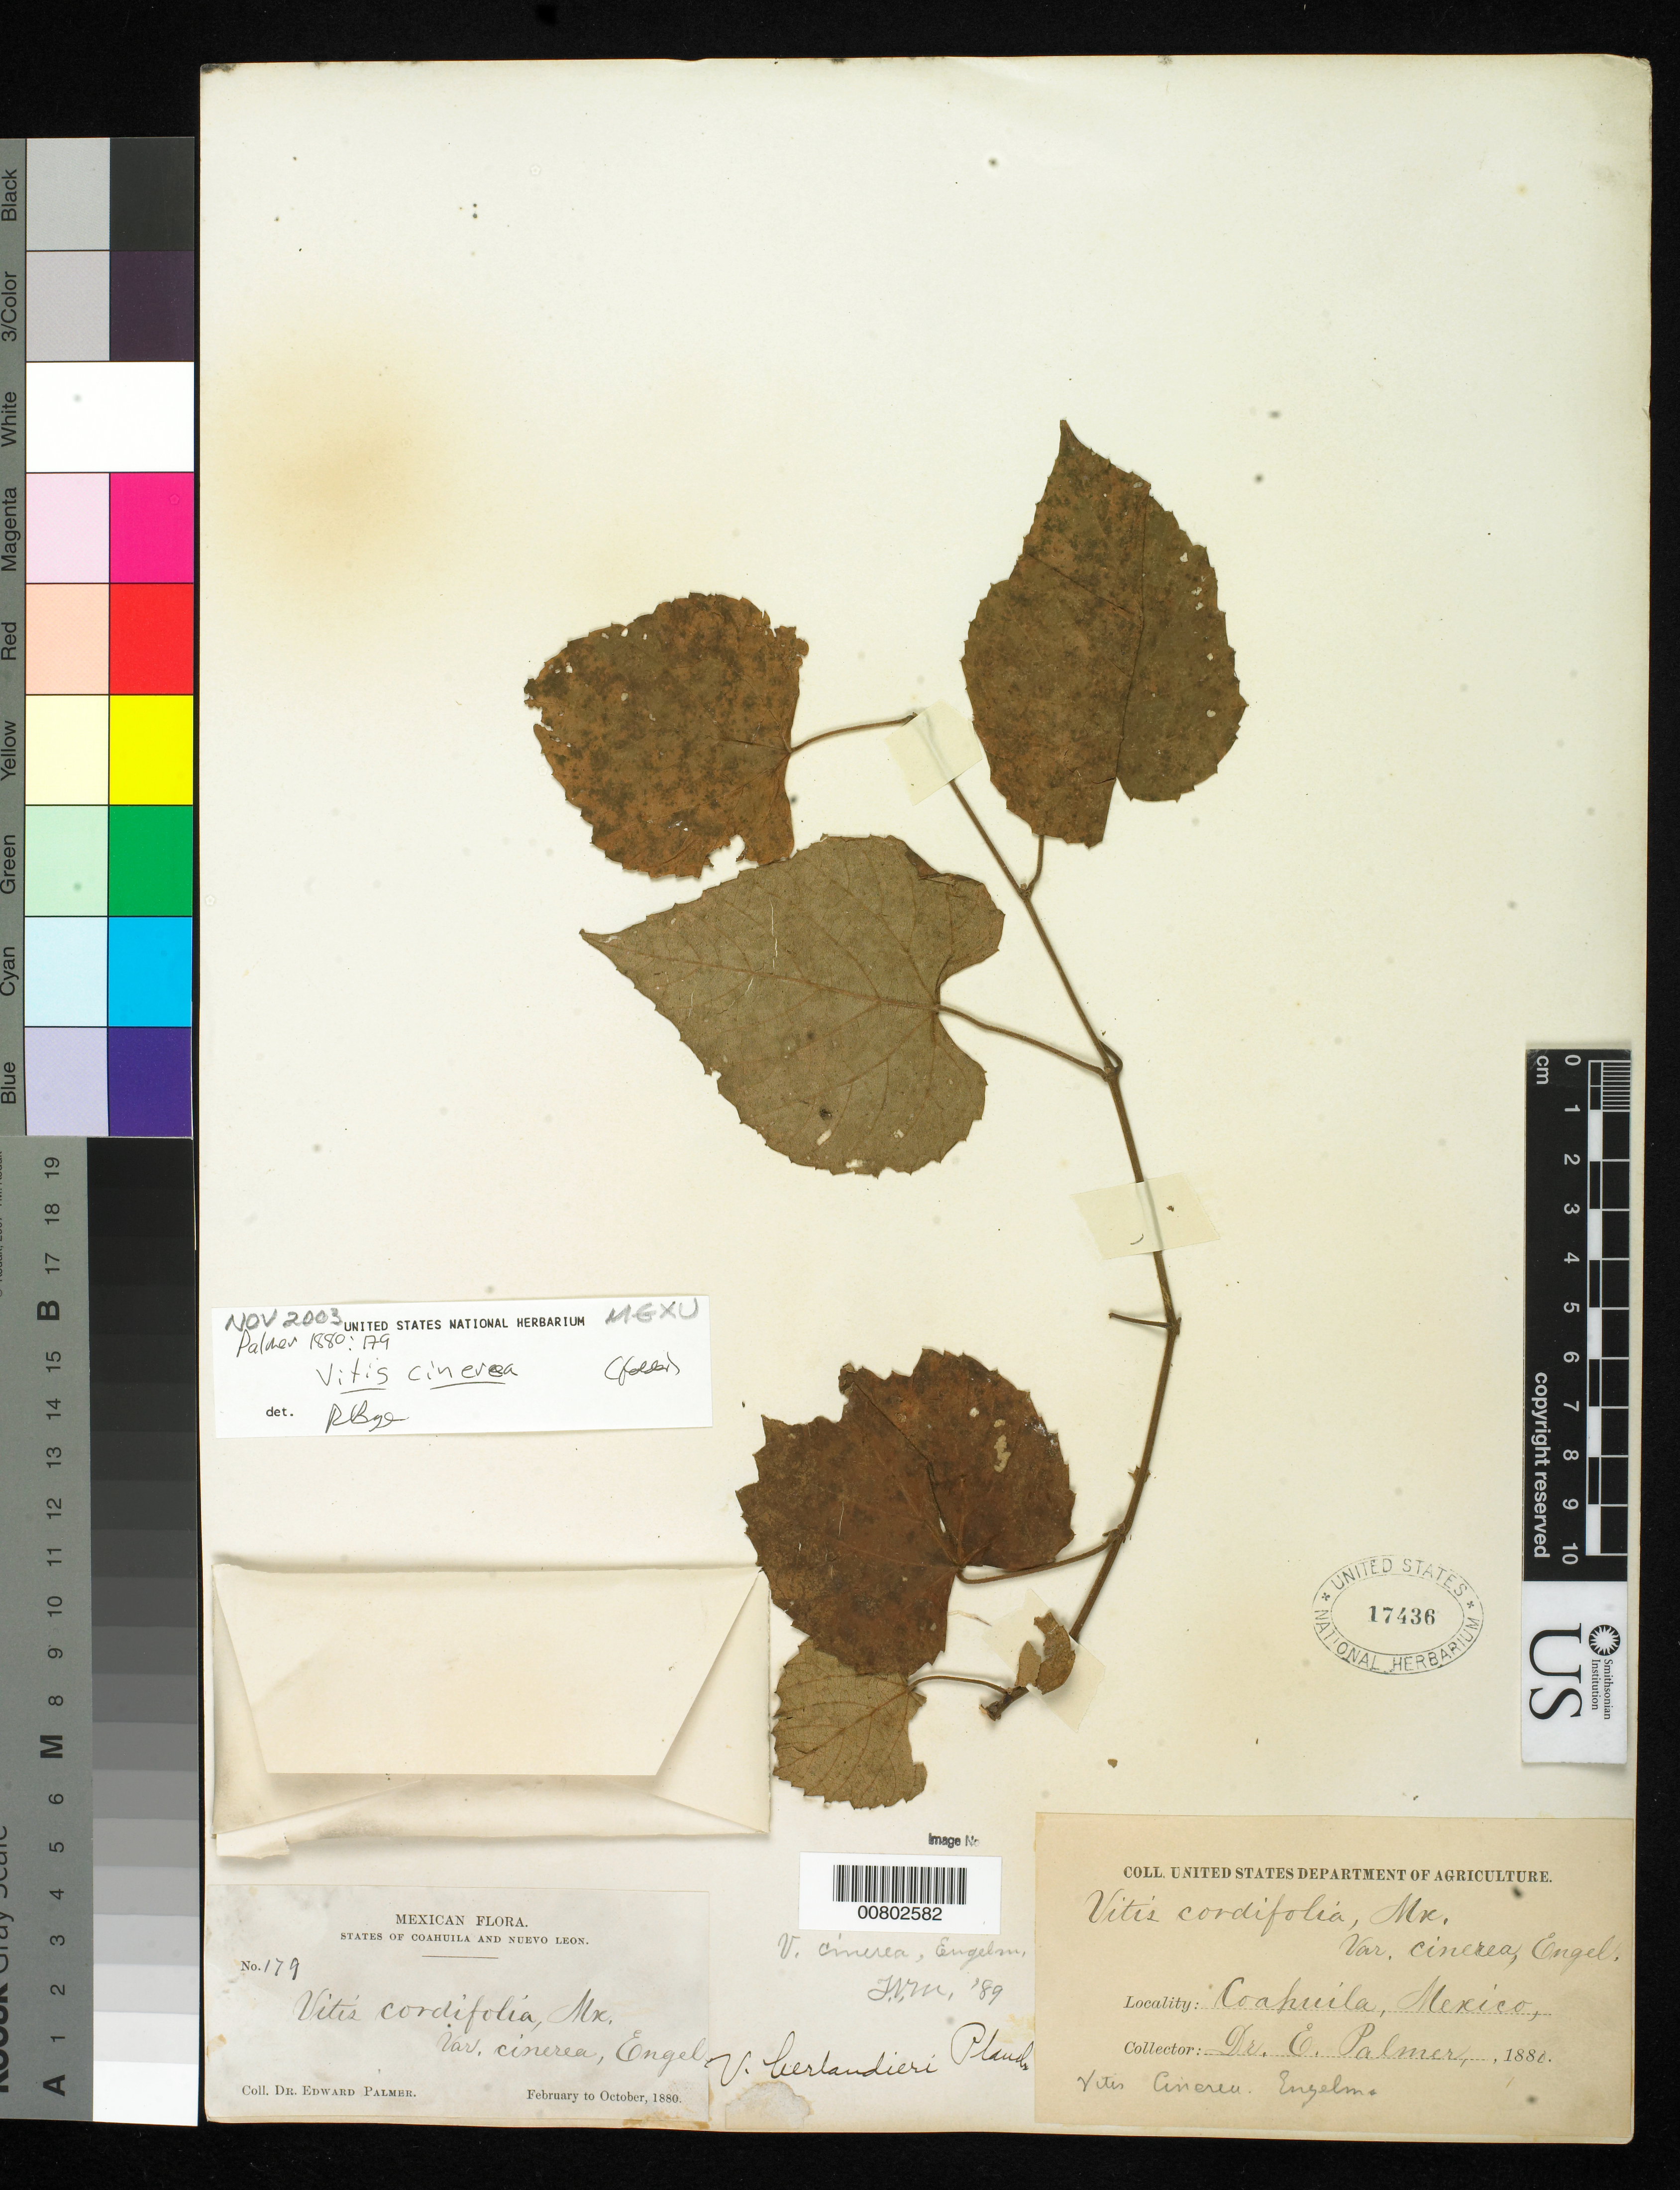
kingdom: Plantae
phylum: Tracheophyta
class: Magnoliopsida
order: Vitales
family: Vitaceae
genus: Vitis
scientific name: Vitis cinerea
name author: (Engelm.) Millardet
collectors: E. Palmer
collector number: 179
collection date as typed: Feb 1880 to -- Oct 1880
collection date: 1880-02/1880-10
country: Mexico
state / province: Coahuila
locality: Coahuila, Mexico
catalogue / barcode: US 17436